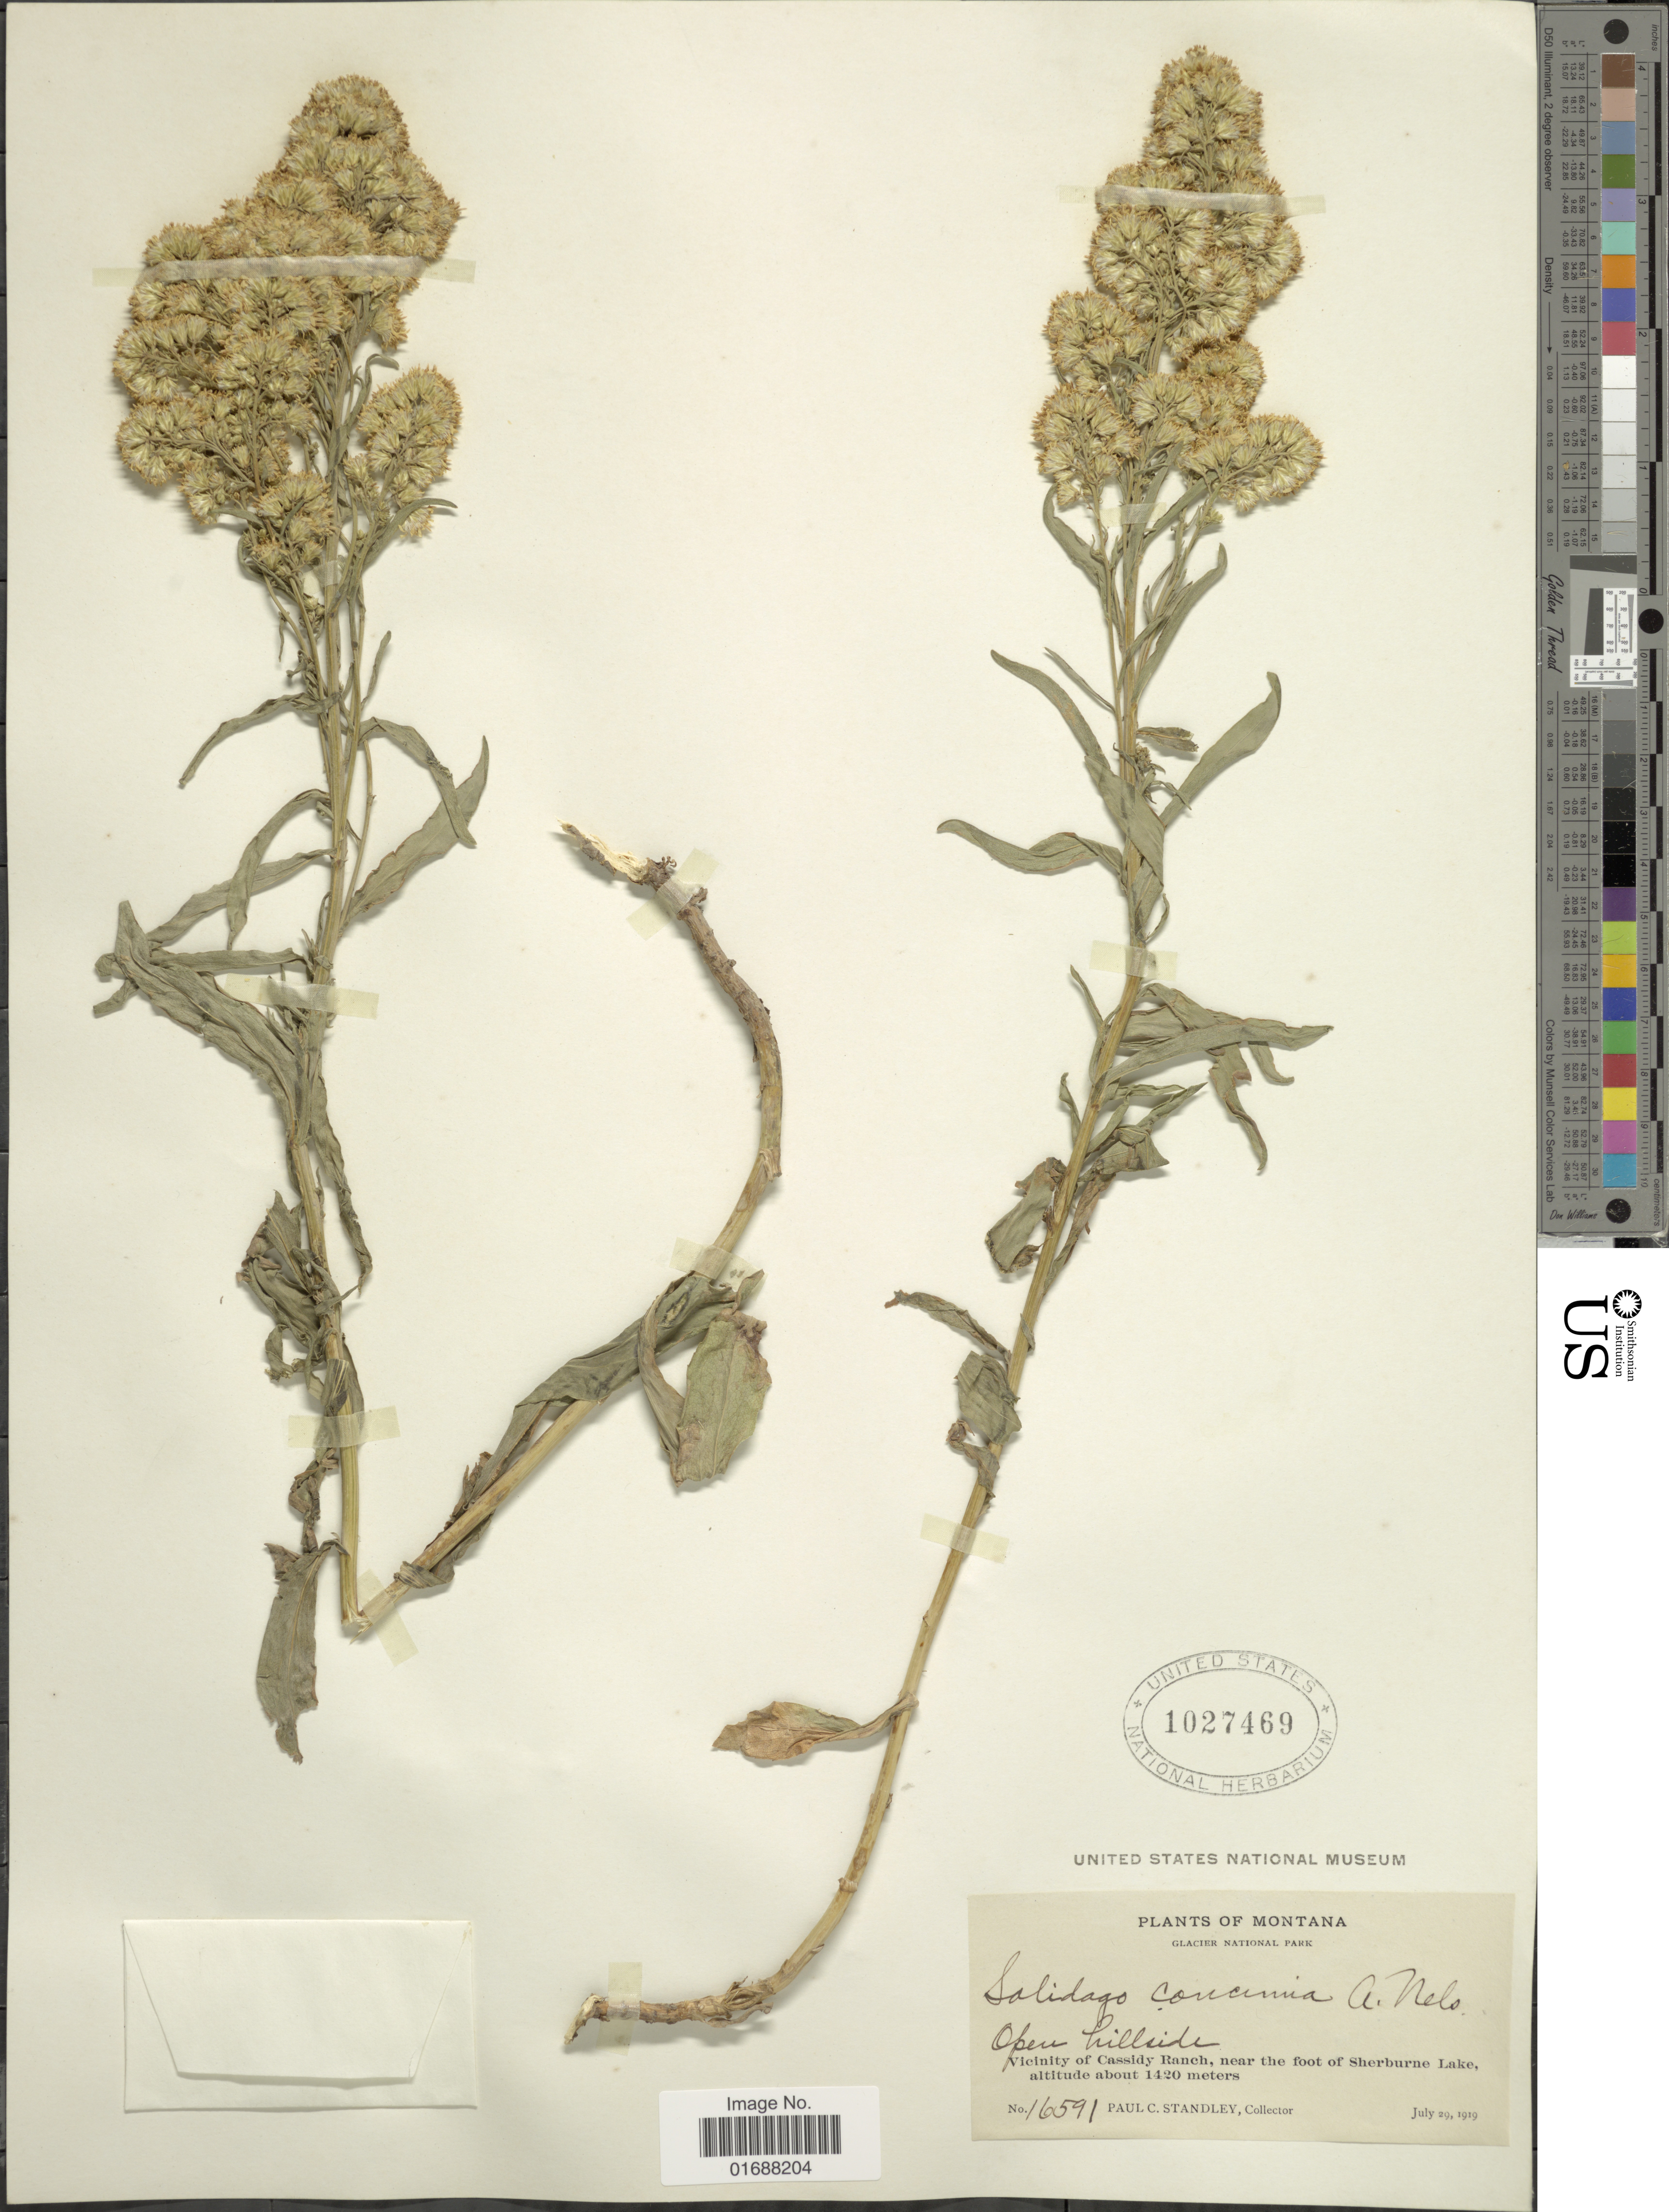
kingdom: Plantae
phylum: Tracheophyta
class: Magnoliopsida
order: Asterales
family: Asteraceae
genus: Solidago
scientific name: Solidago missouriensis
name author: Nutt.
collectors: P. C. Standley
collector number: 16591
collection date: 1919-07-29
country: United States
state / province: Montana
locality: Montana,Glacier National Park. Vicinity of Cassidy Ranch, near the foot of Sherburne Lake.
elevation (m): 1420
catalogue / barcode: US 1027469